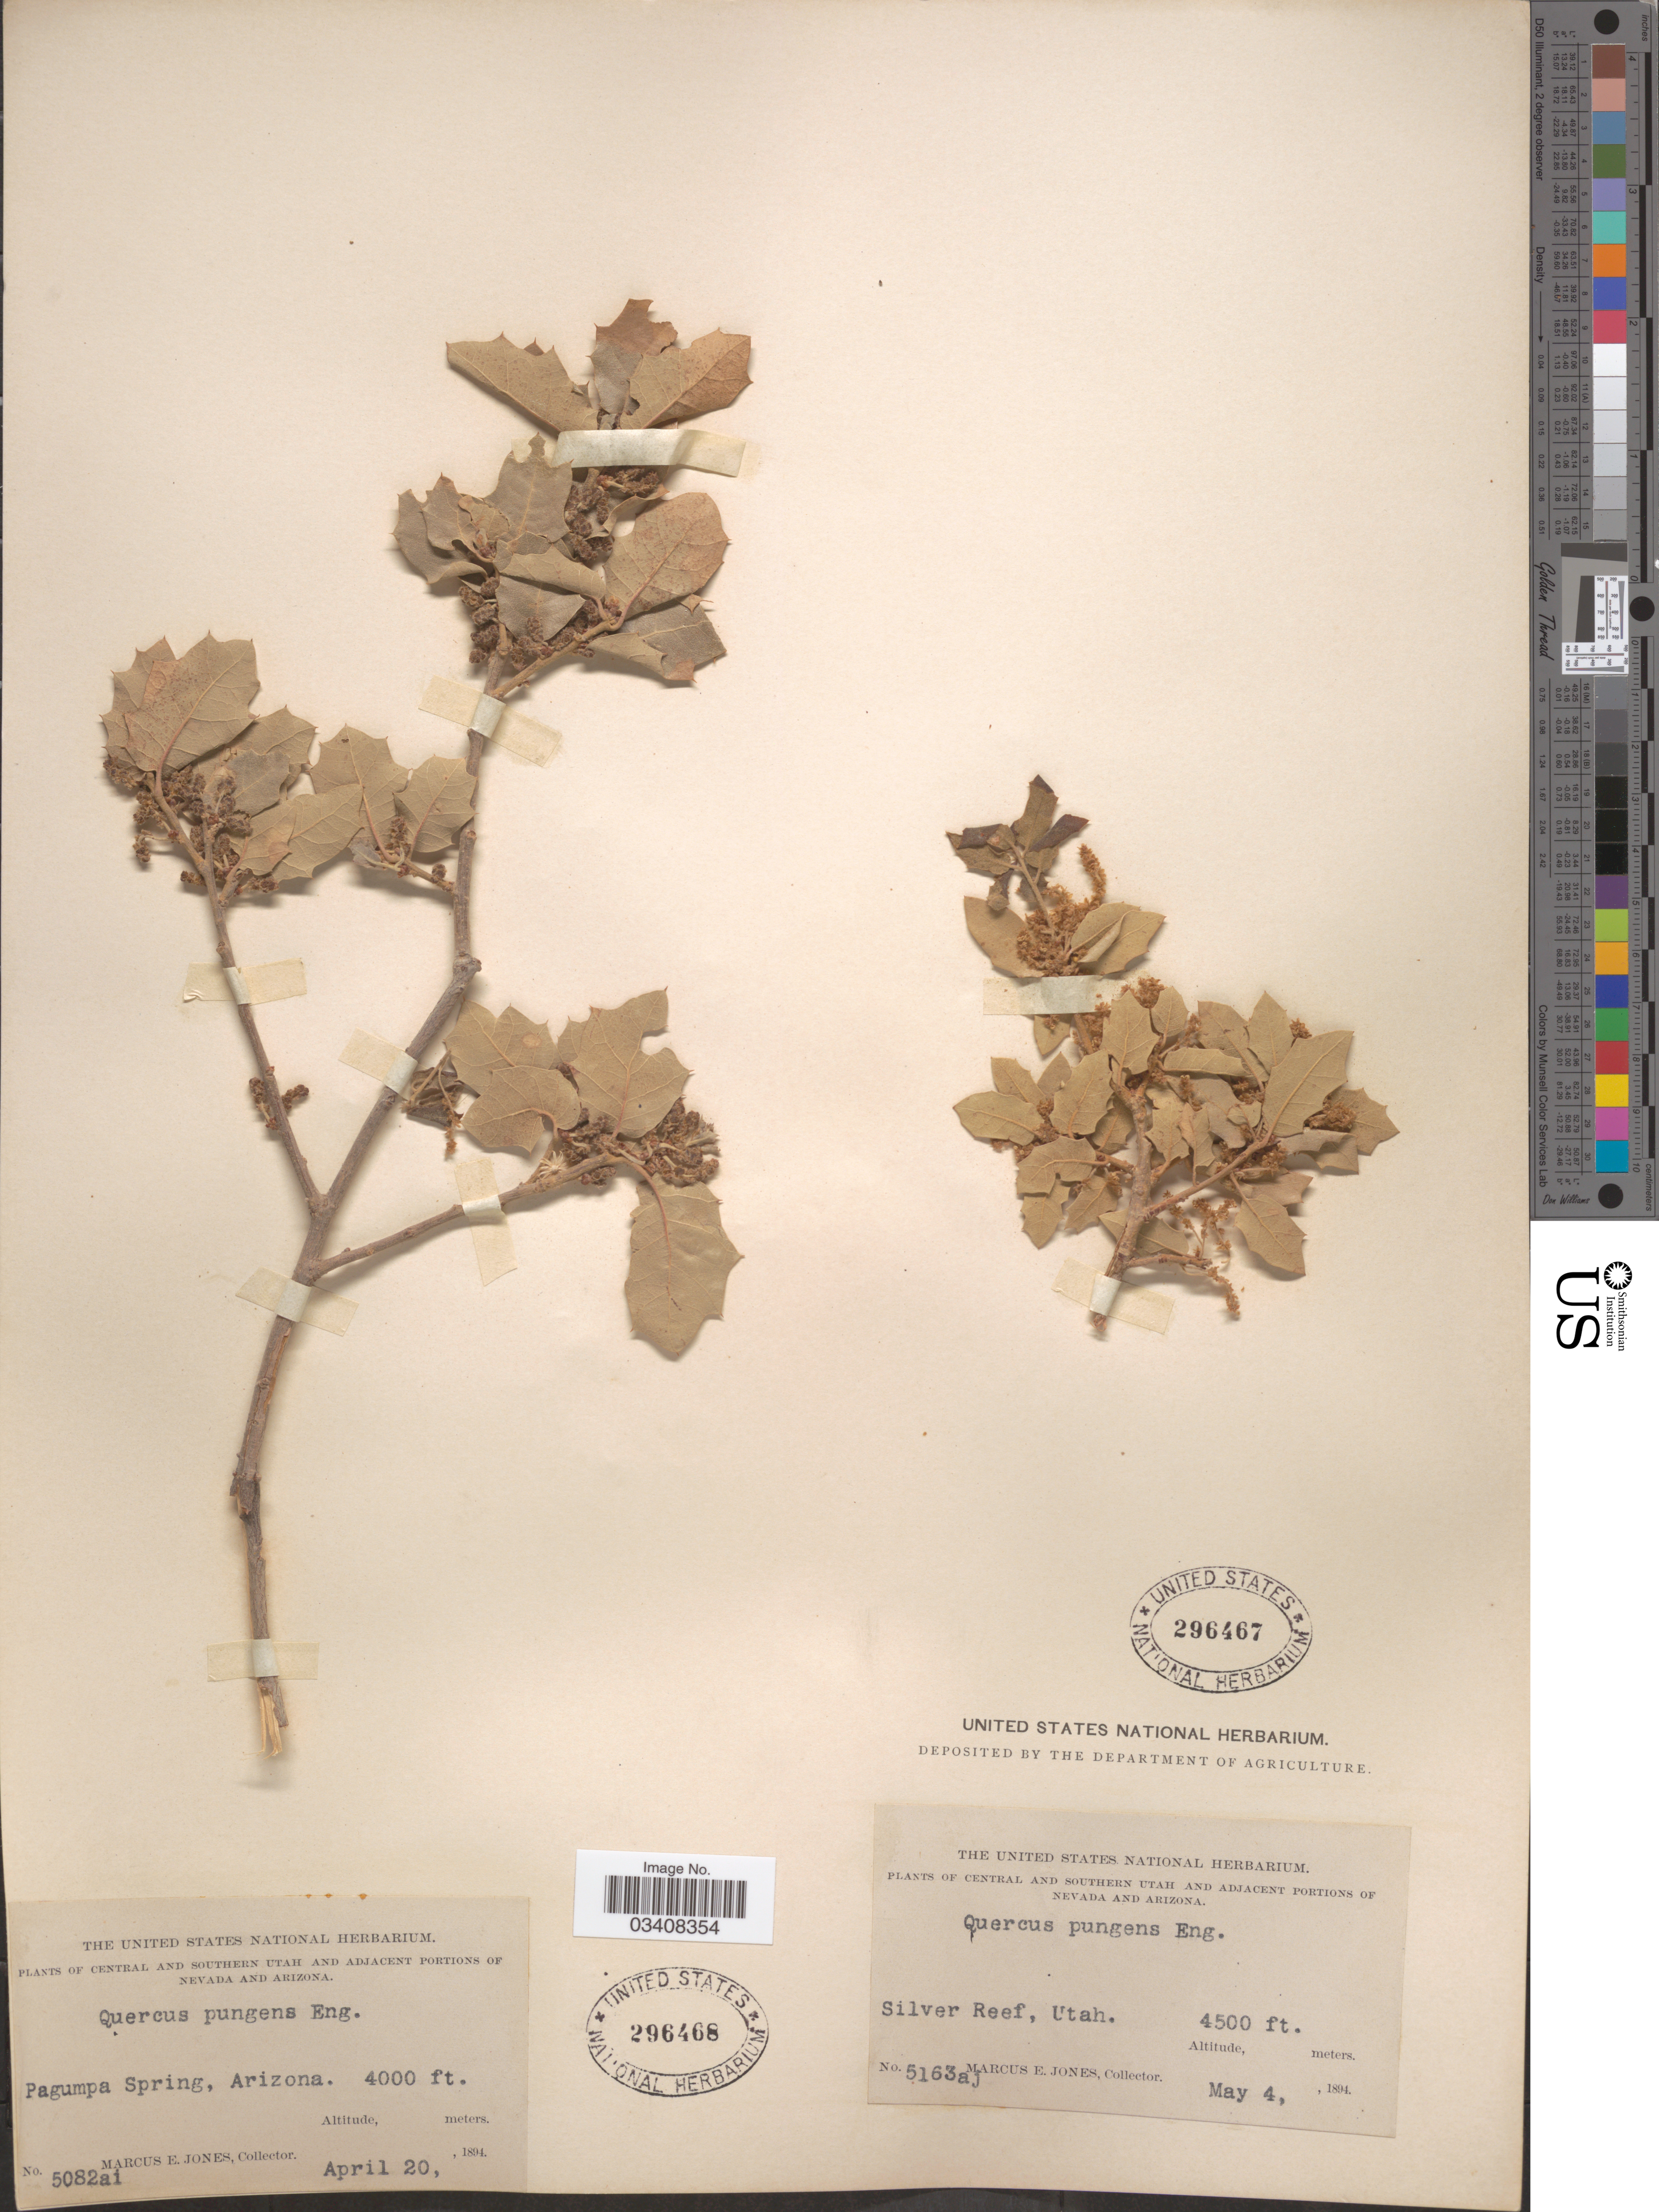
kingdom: Plantae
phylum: Tracheophyta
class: Magnoliopsida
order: Fagales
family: Fagaceae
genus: Quercus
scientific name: Quercus pungens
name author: Liebm.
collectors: M. E. Jones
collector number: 5163 aj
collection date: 1894-05-04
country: United States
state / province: Utah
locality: Central and Southern Utah. Silver Reef.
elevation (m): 1372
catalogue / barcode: US 296467